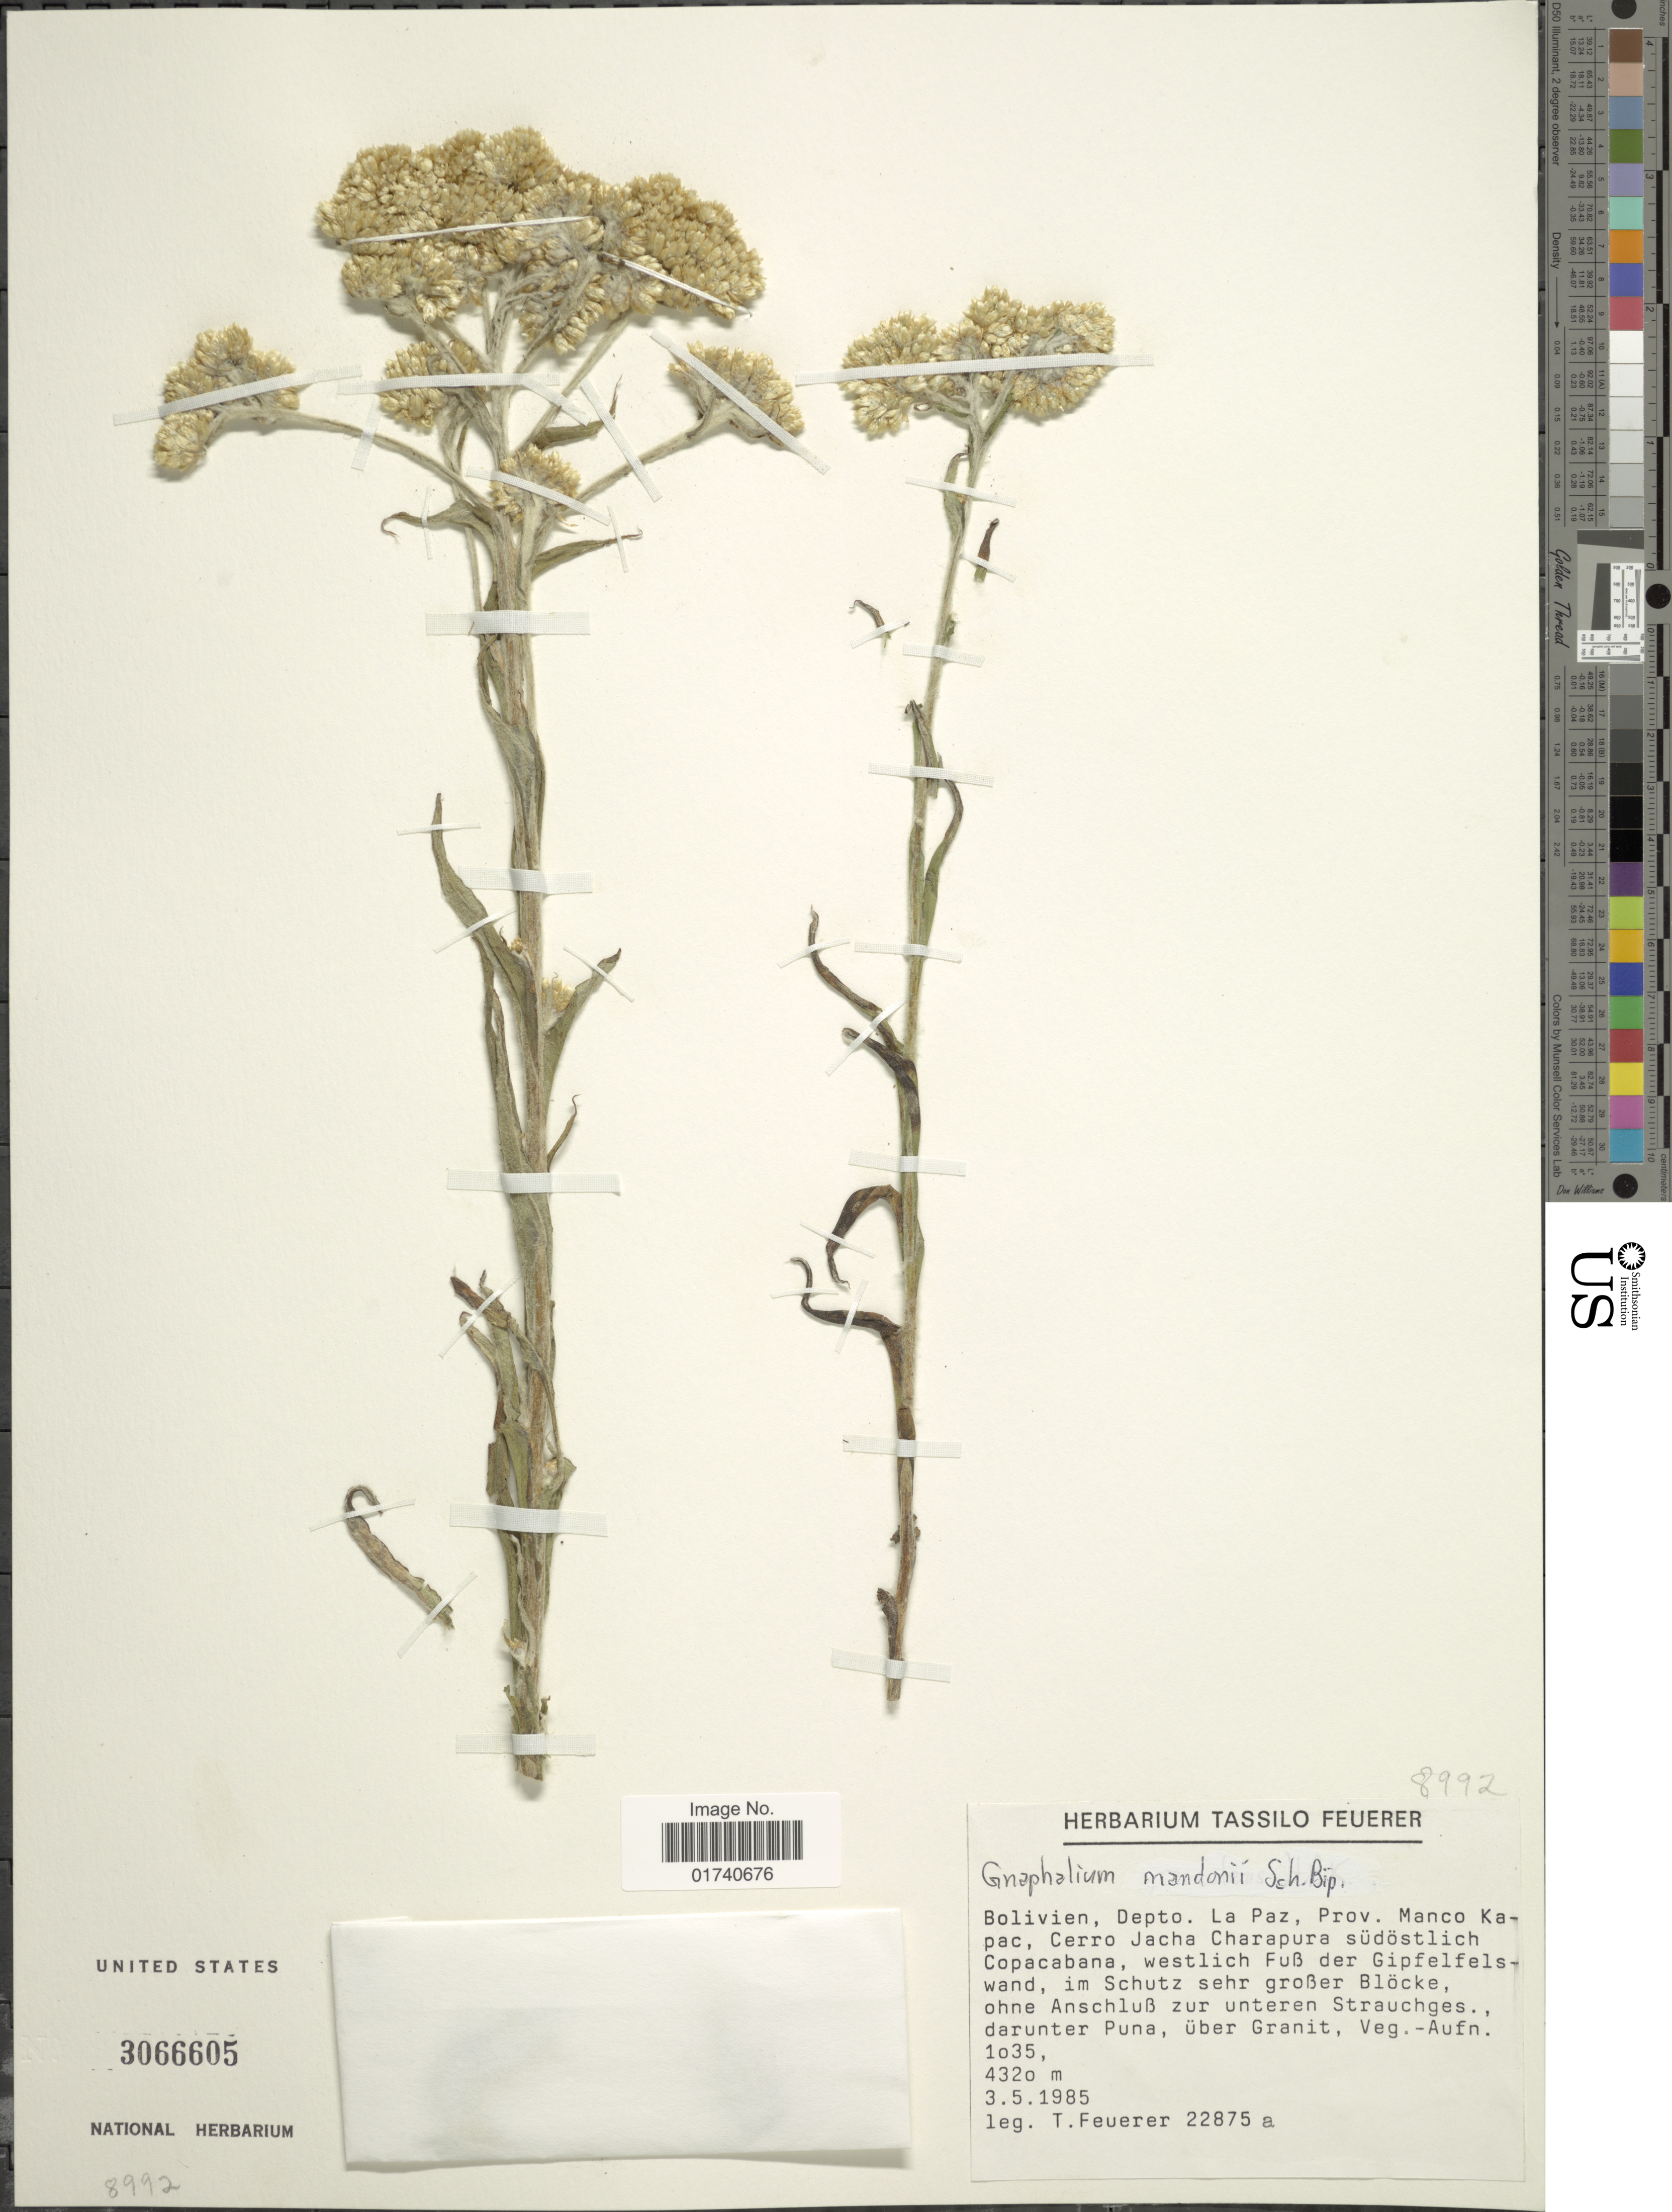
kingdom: Plantae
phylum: Tracheophyta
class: Magnoliopsida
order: Asterales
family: Asteraceae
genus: Pseudognaphalium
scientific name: Pseudognaphalium gaudichaudianum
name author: (DC.) Anderb.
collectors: T. Feuerer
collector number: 22875a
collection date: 1985-05-03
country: Bolivia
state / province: La Paz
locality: Bolivien, Depto. La Paz, Prov. Manco Kapac, Cerro Jacha Charapura sudostlich Copacabana, westlich Fub der Gipfelfelswand, im Schutz sehr grober Blocke, ohne Anschlub zur unteren Strauchges., darunter Puna, uber Granit, Veg.-Aufn. 1o35.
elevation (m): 4320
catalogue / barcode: US 3066605